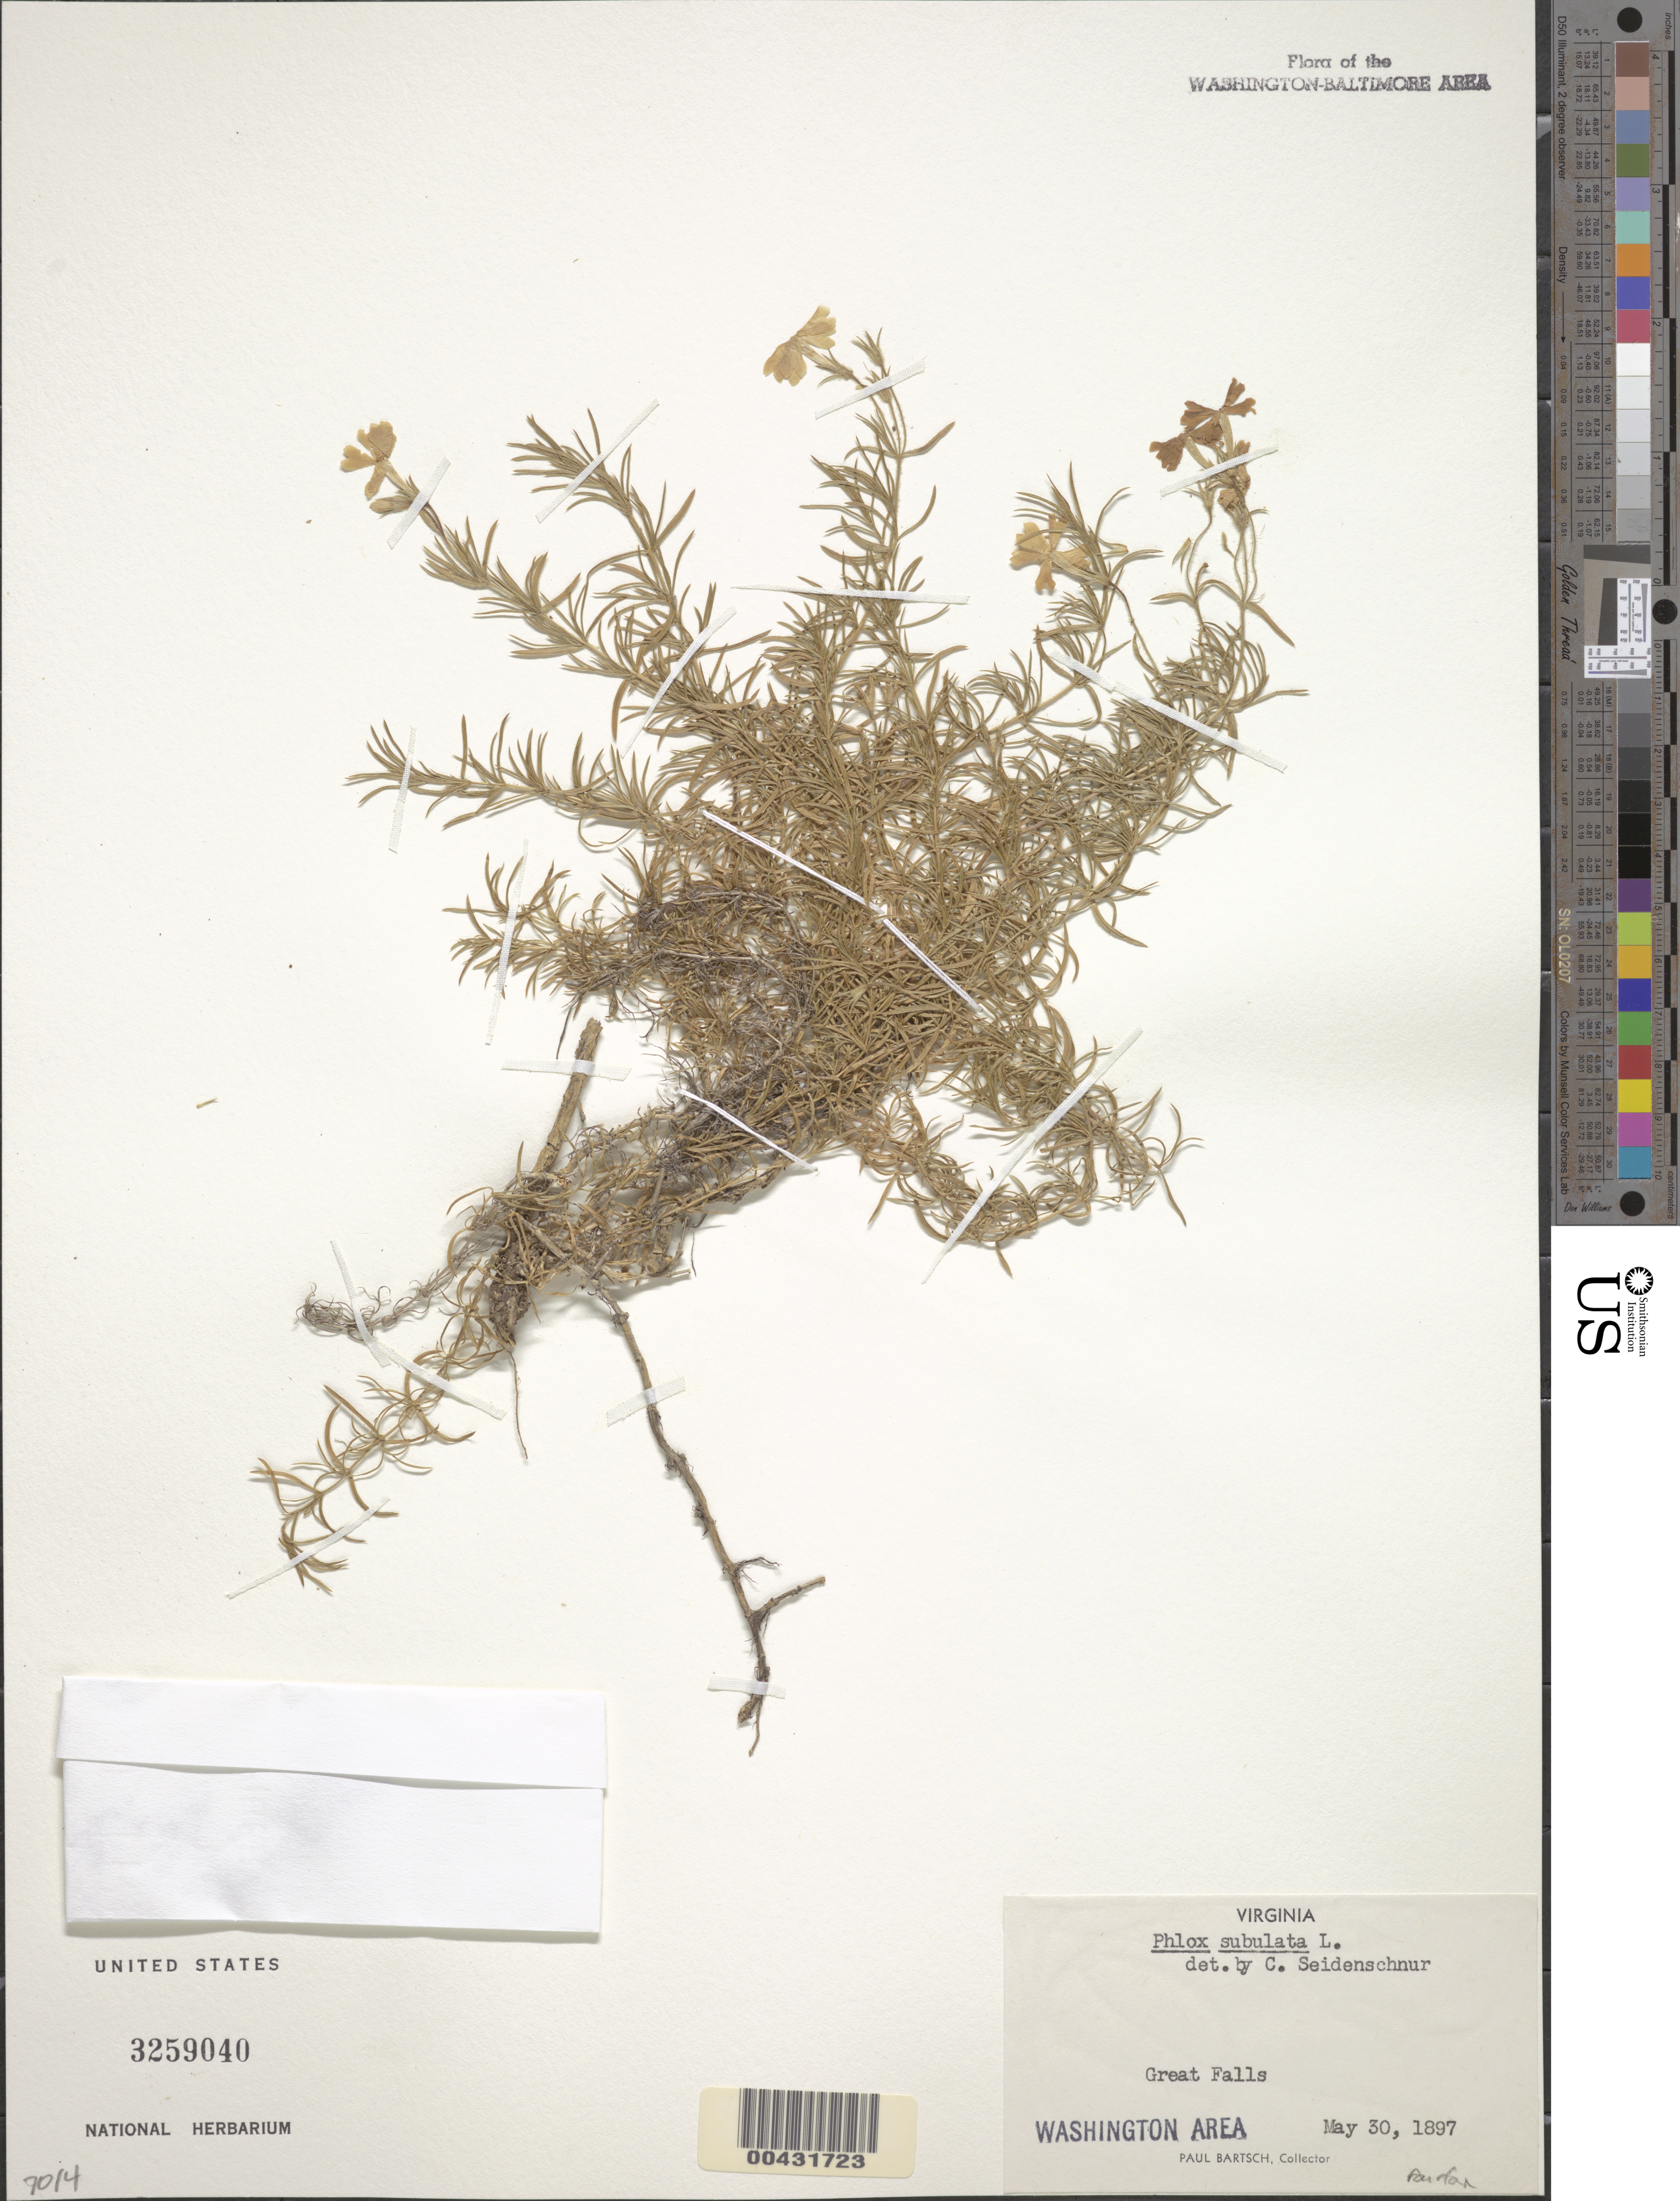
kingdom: Plantae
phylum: Tracheophyta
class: Magnoliopsida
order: Ericales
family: Polemoniaceae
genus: Phlox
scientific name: Phlox subulata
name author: L.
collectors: P. Bartsch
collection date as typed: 30 May 1897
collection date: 1897-05-30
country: United States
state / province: Virginia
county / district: Fairfax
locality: Great Falls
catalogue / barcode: US 3259040